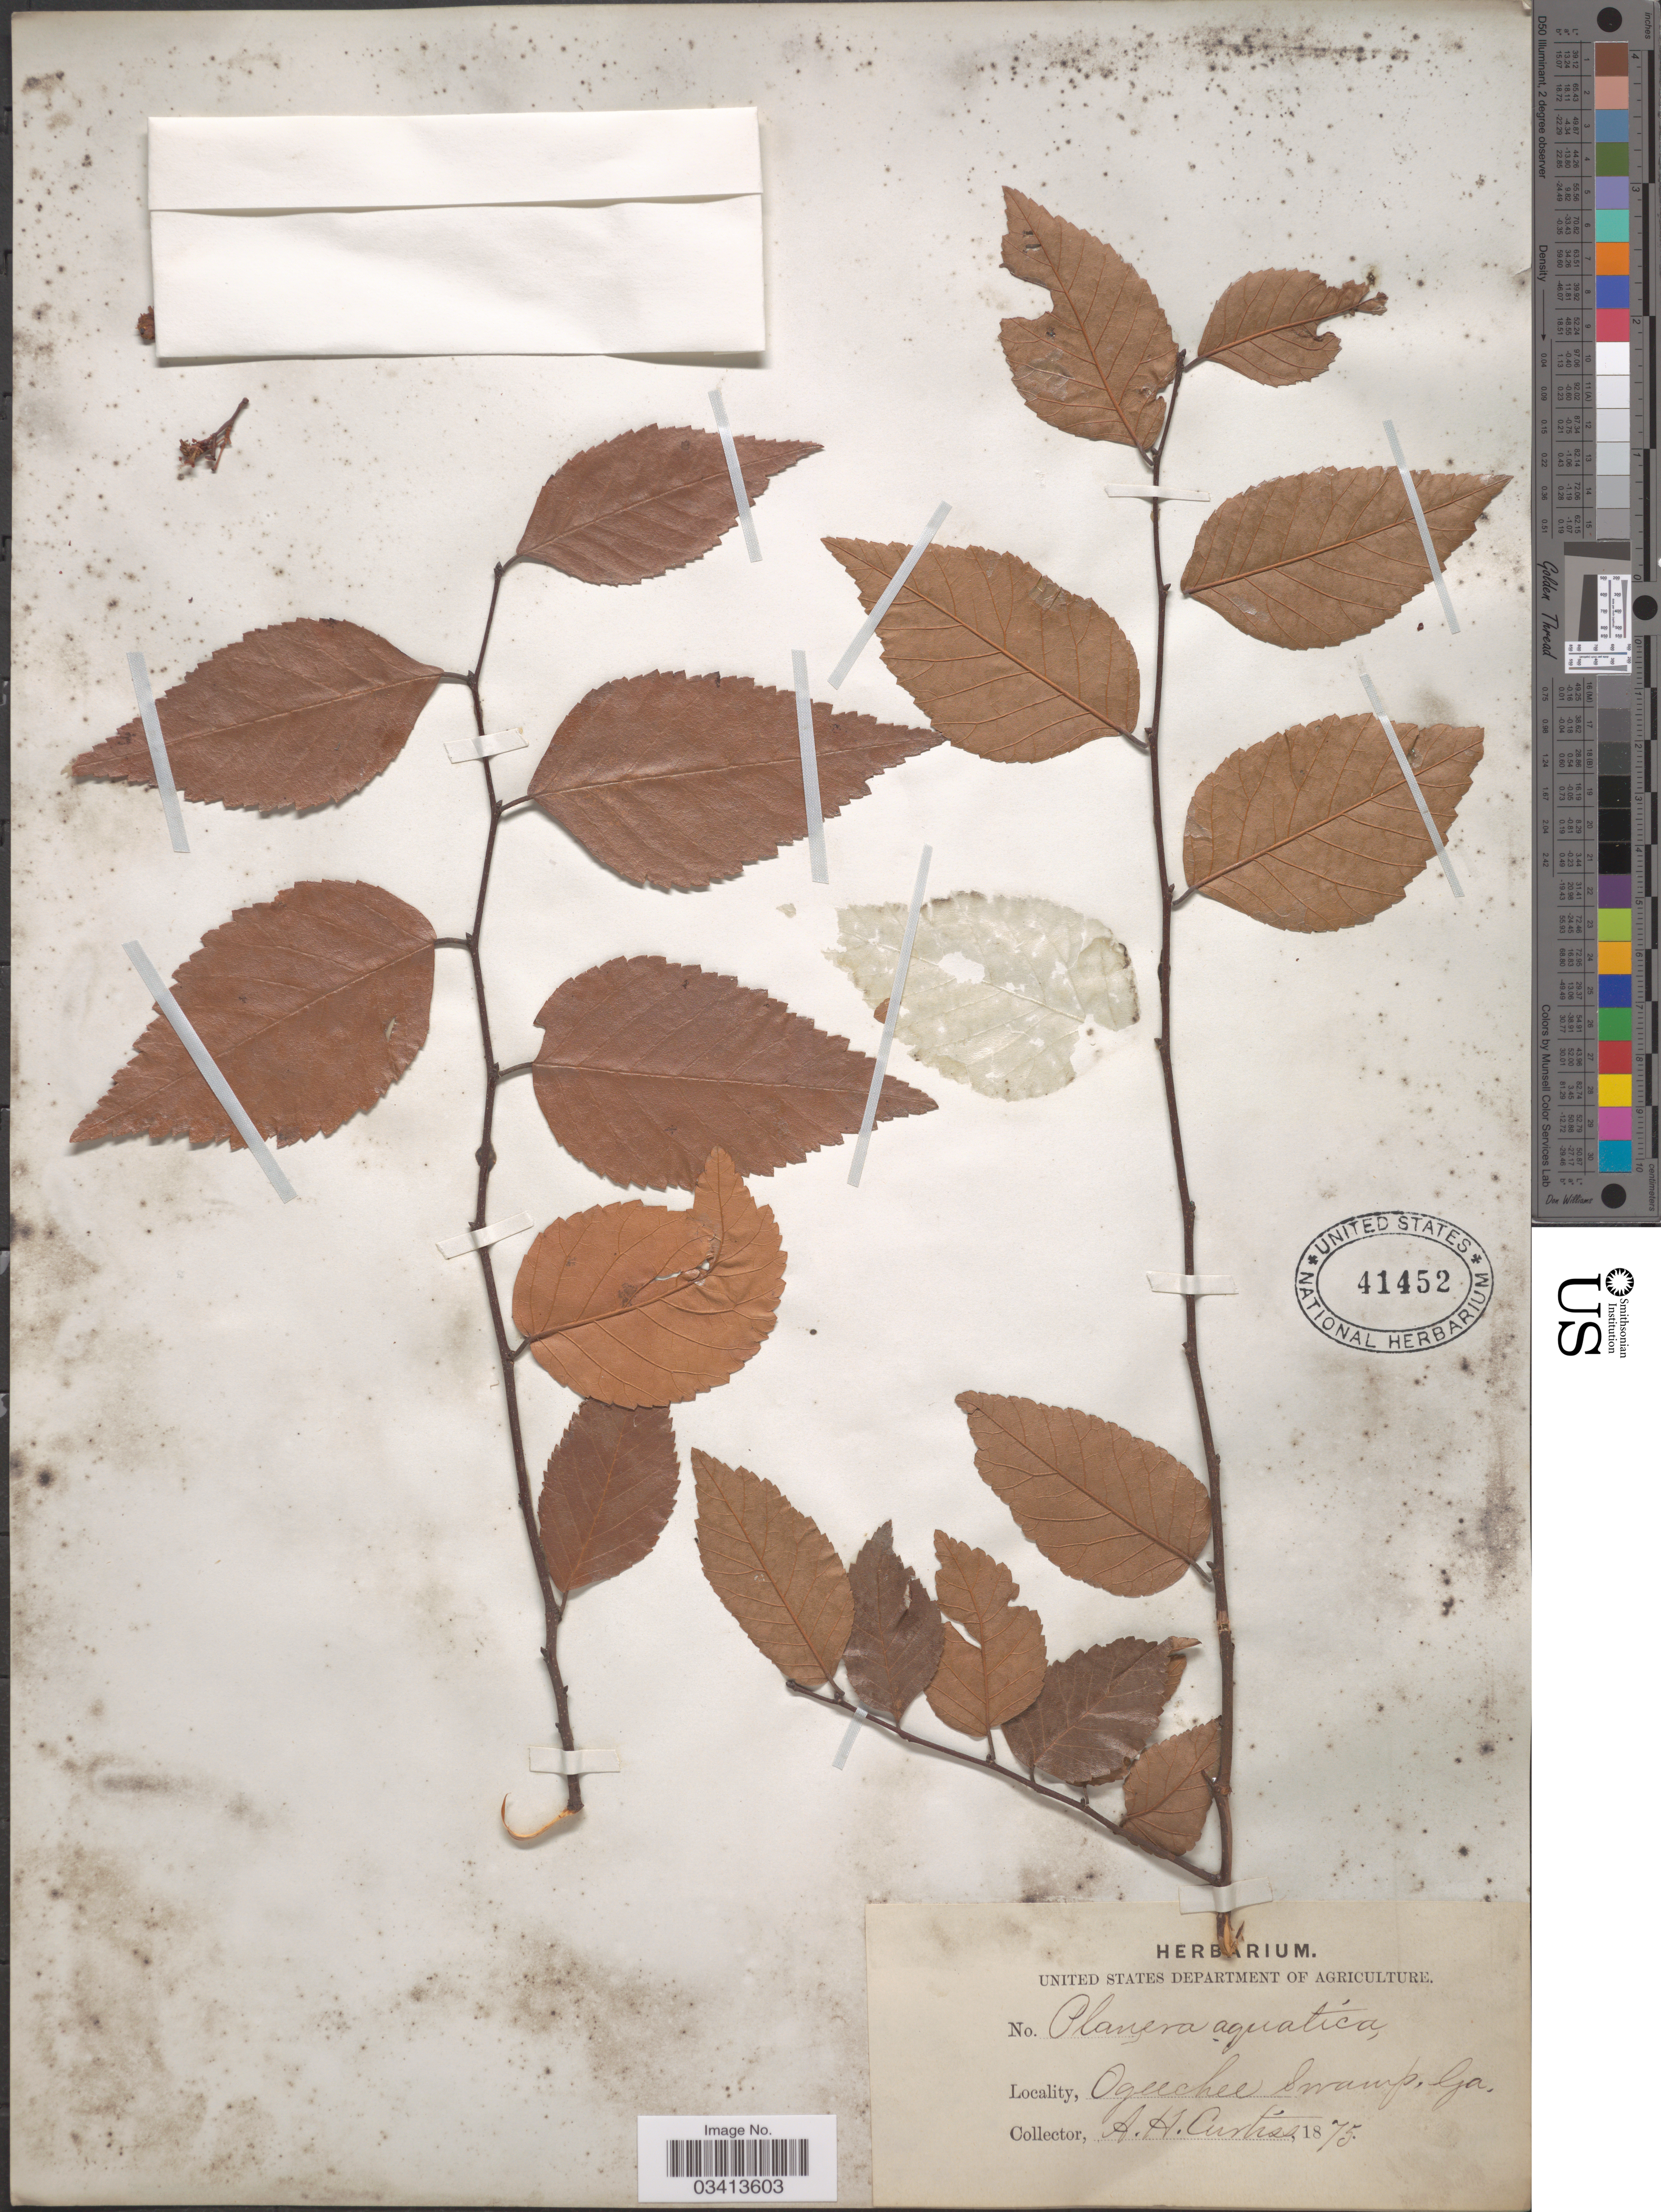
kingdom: Plantae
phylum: Tracheophyta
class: Magnoliopsida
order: Rosales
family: Ulmaceae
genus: Planera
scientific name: Planera aquatica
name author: J.F. Gmel.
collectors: A. H. Curtiss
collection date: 1875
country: United States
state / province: Georgia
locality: Ogeechee Swamp.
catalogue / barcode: US 41452